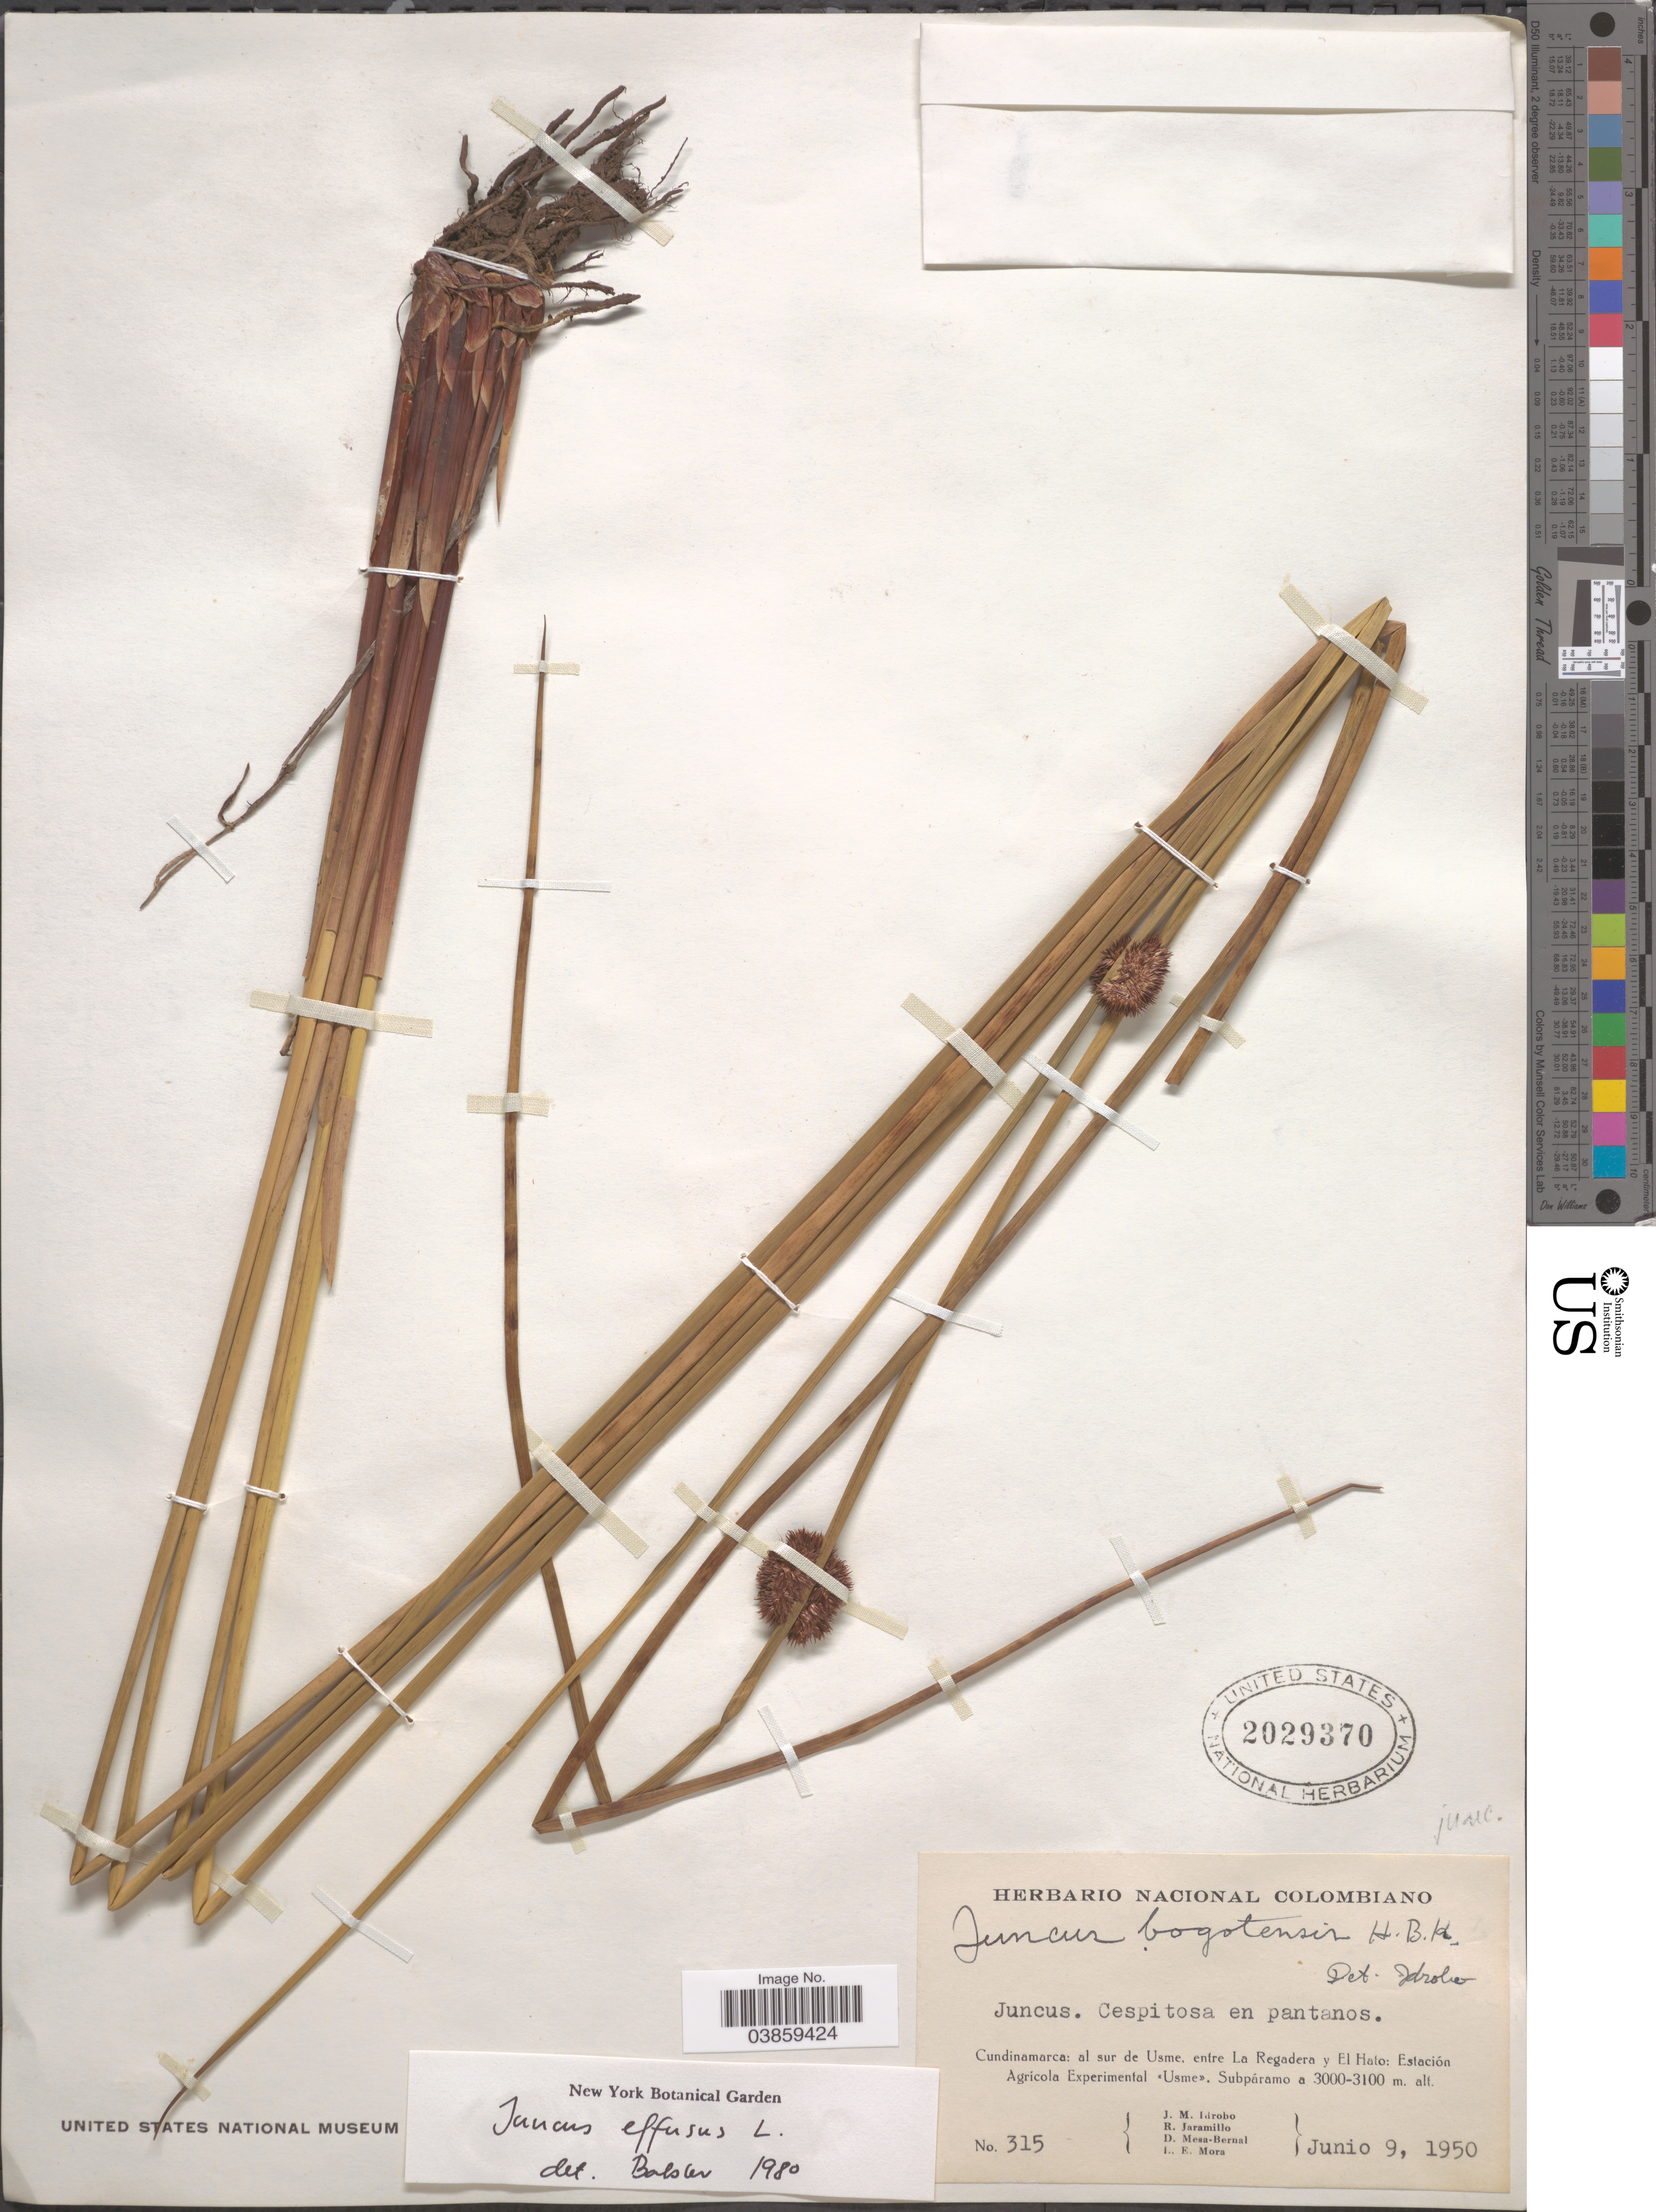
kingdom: Plantae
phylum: Tracheophyta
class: Liliopsida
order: Poales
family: Juncaceae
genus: Juncus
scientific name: Juncus effusus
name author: L.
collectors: J. M. Idrobo, R. Jaramillo, D. Mesa-Bernal & L. Mora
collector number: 315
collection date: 1950-06-09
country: Colombia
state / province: Cundinamarca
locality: Al sur de Usme, entre La Regadera y El Hato: Estación Agricola Experimental <Usme>.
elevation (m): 3000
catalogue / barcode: US 2029370